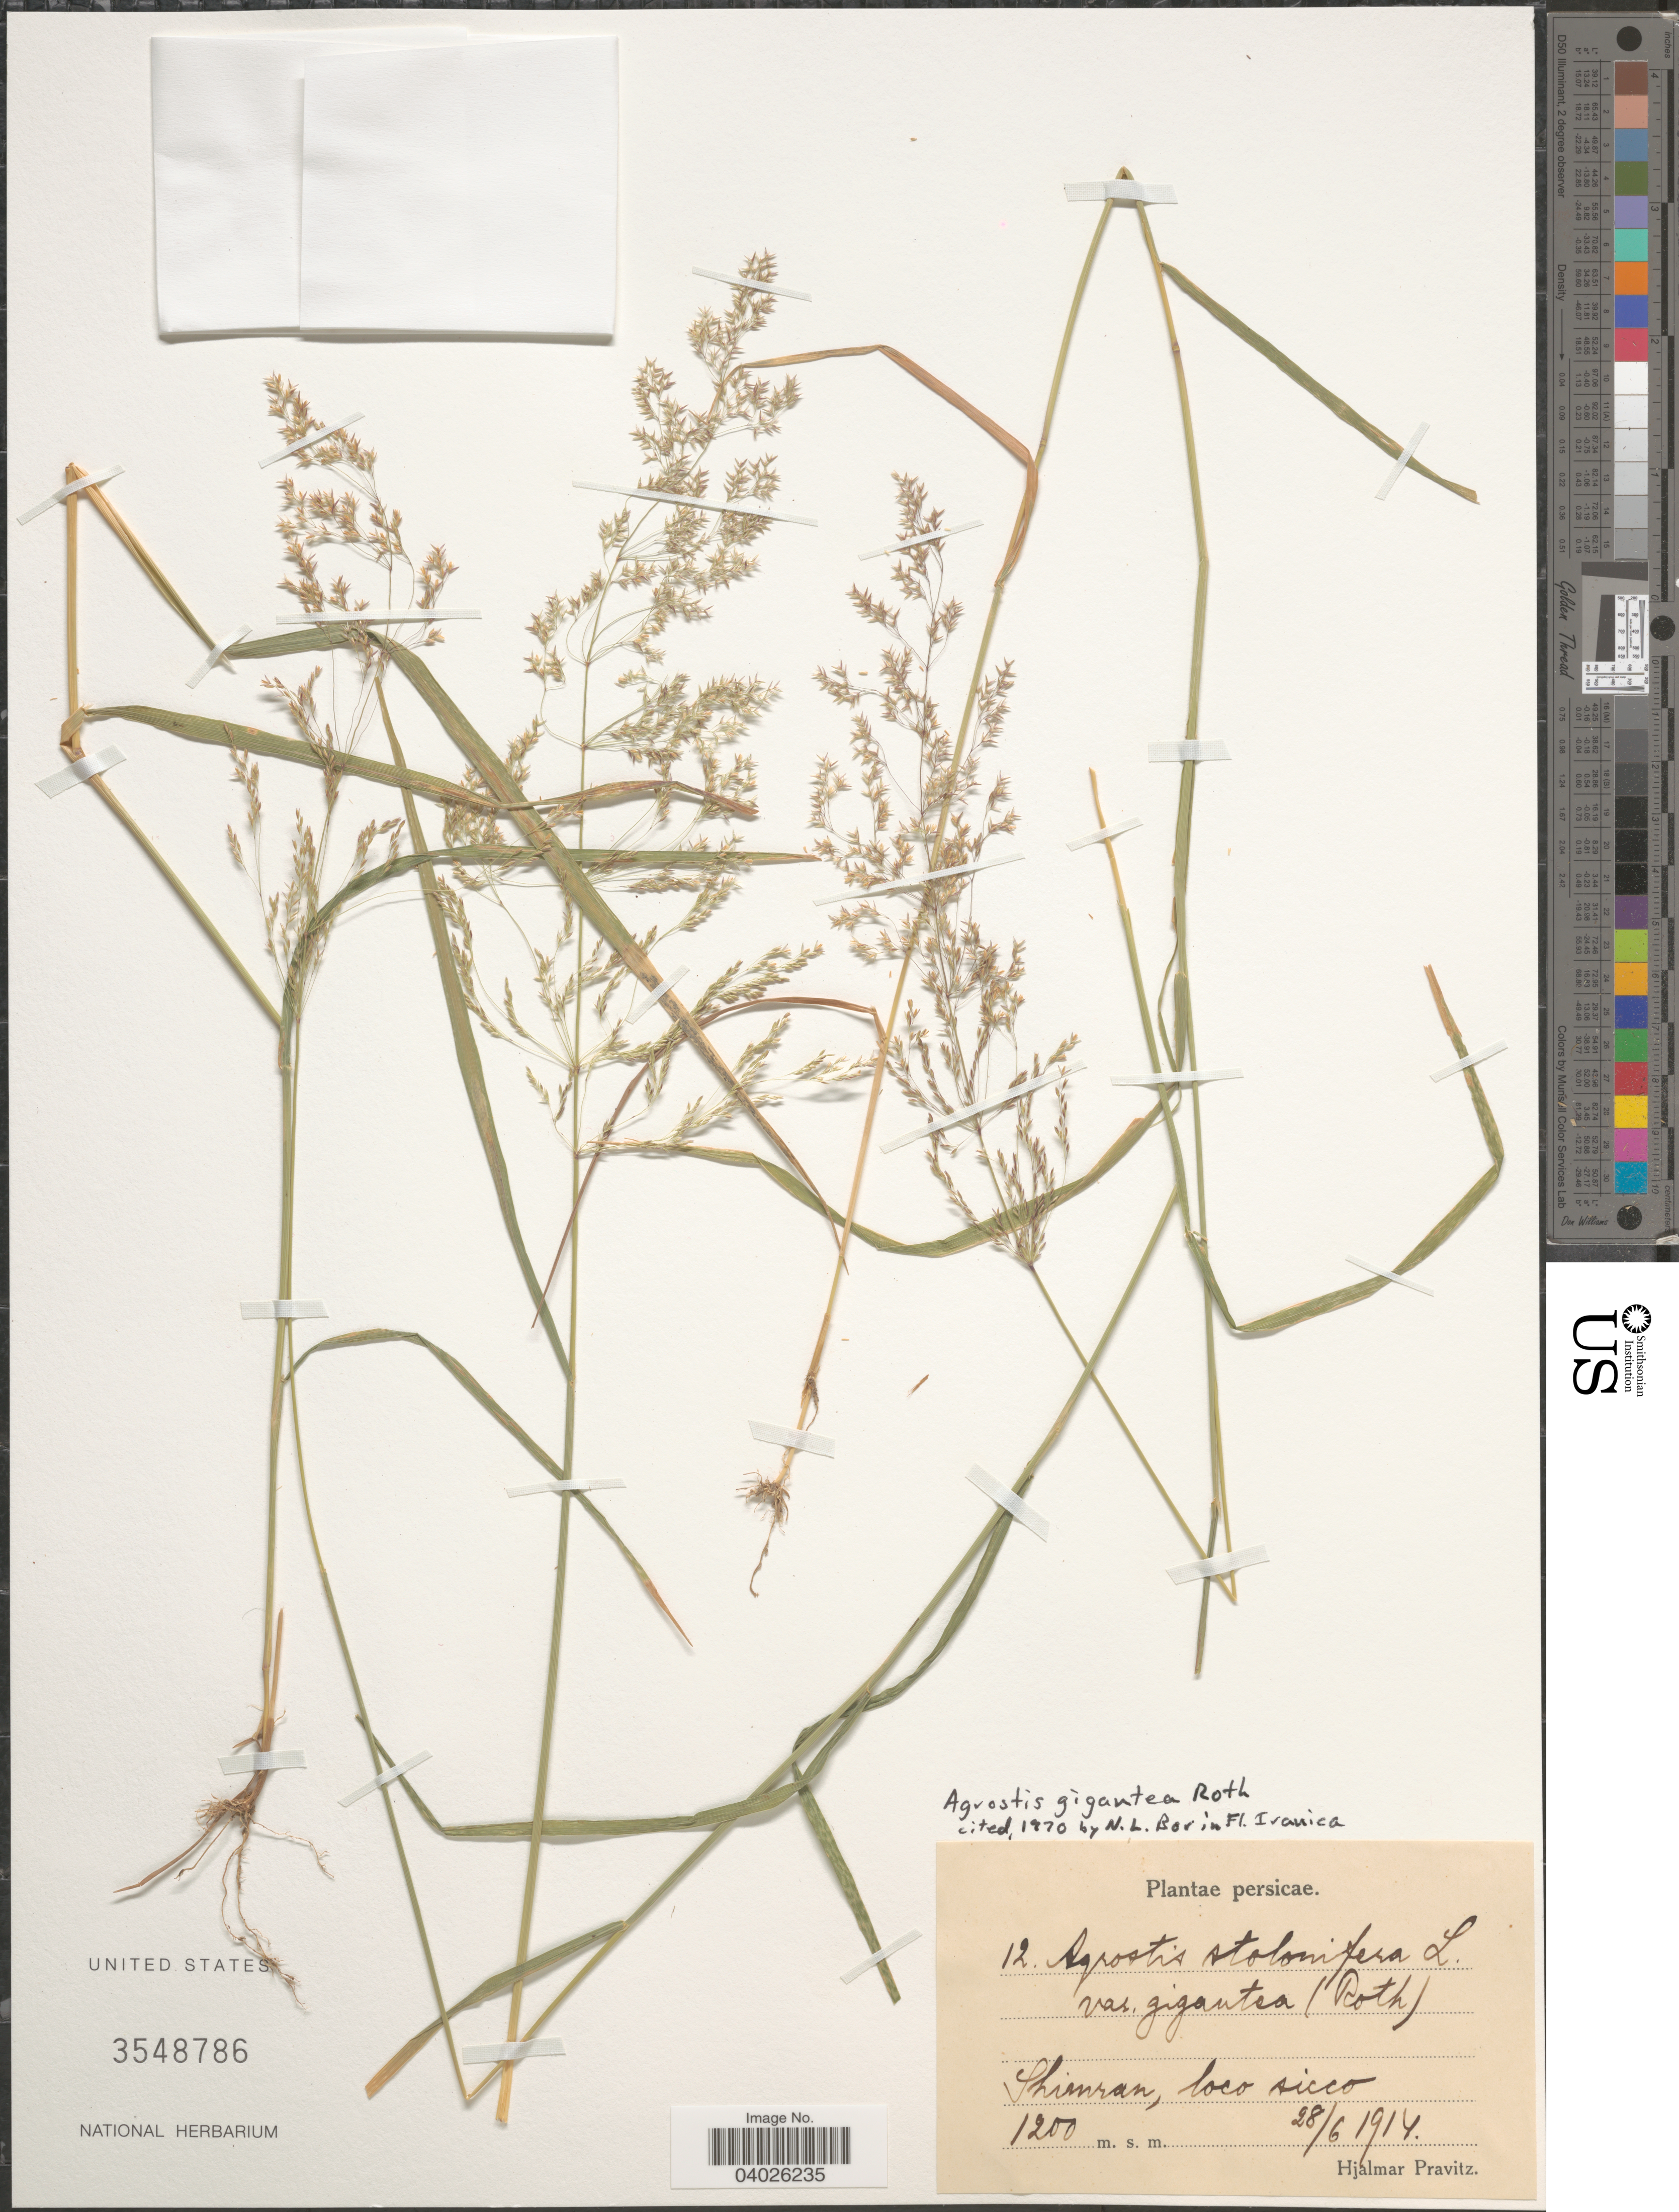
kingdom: Plantae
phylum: Tracheophyta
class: Liliopsida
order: Poales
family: Poaceae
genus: Agrostis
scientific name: Agrostis gigantea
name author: Roth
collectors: H. Pravitz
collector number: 12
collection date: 1914-06-28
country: Iran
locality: Persicae. Shimran, loco sicco.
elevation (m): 1200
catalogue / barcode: US 3548786